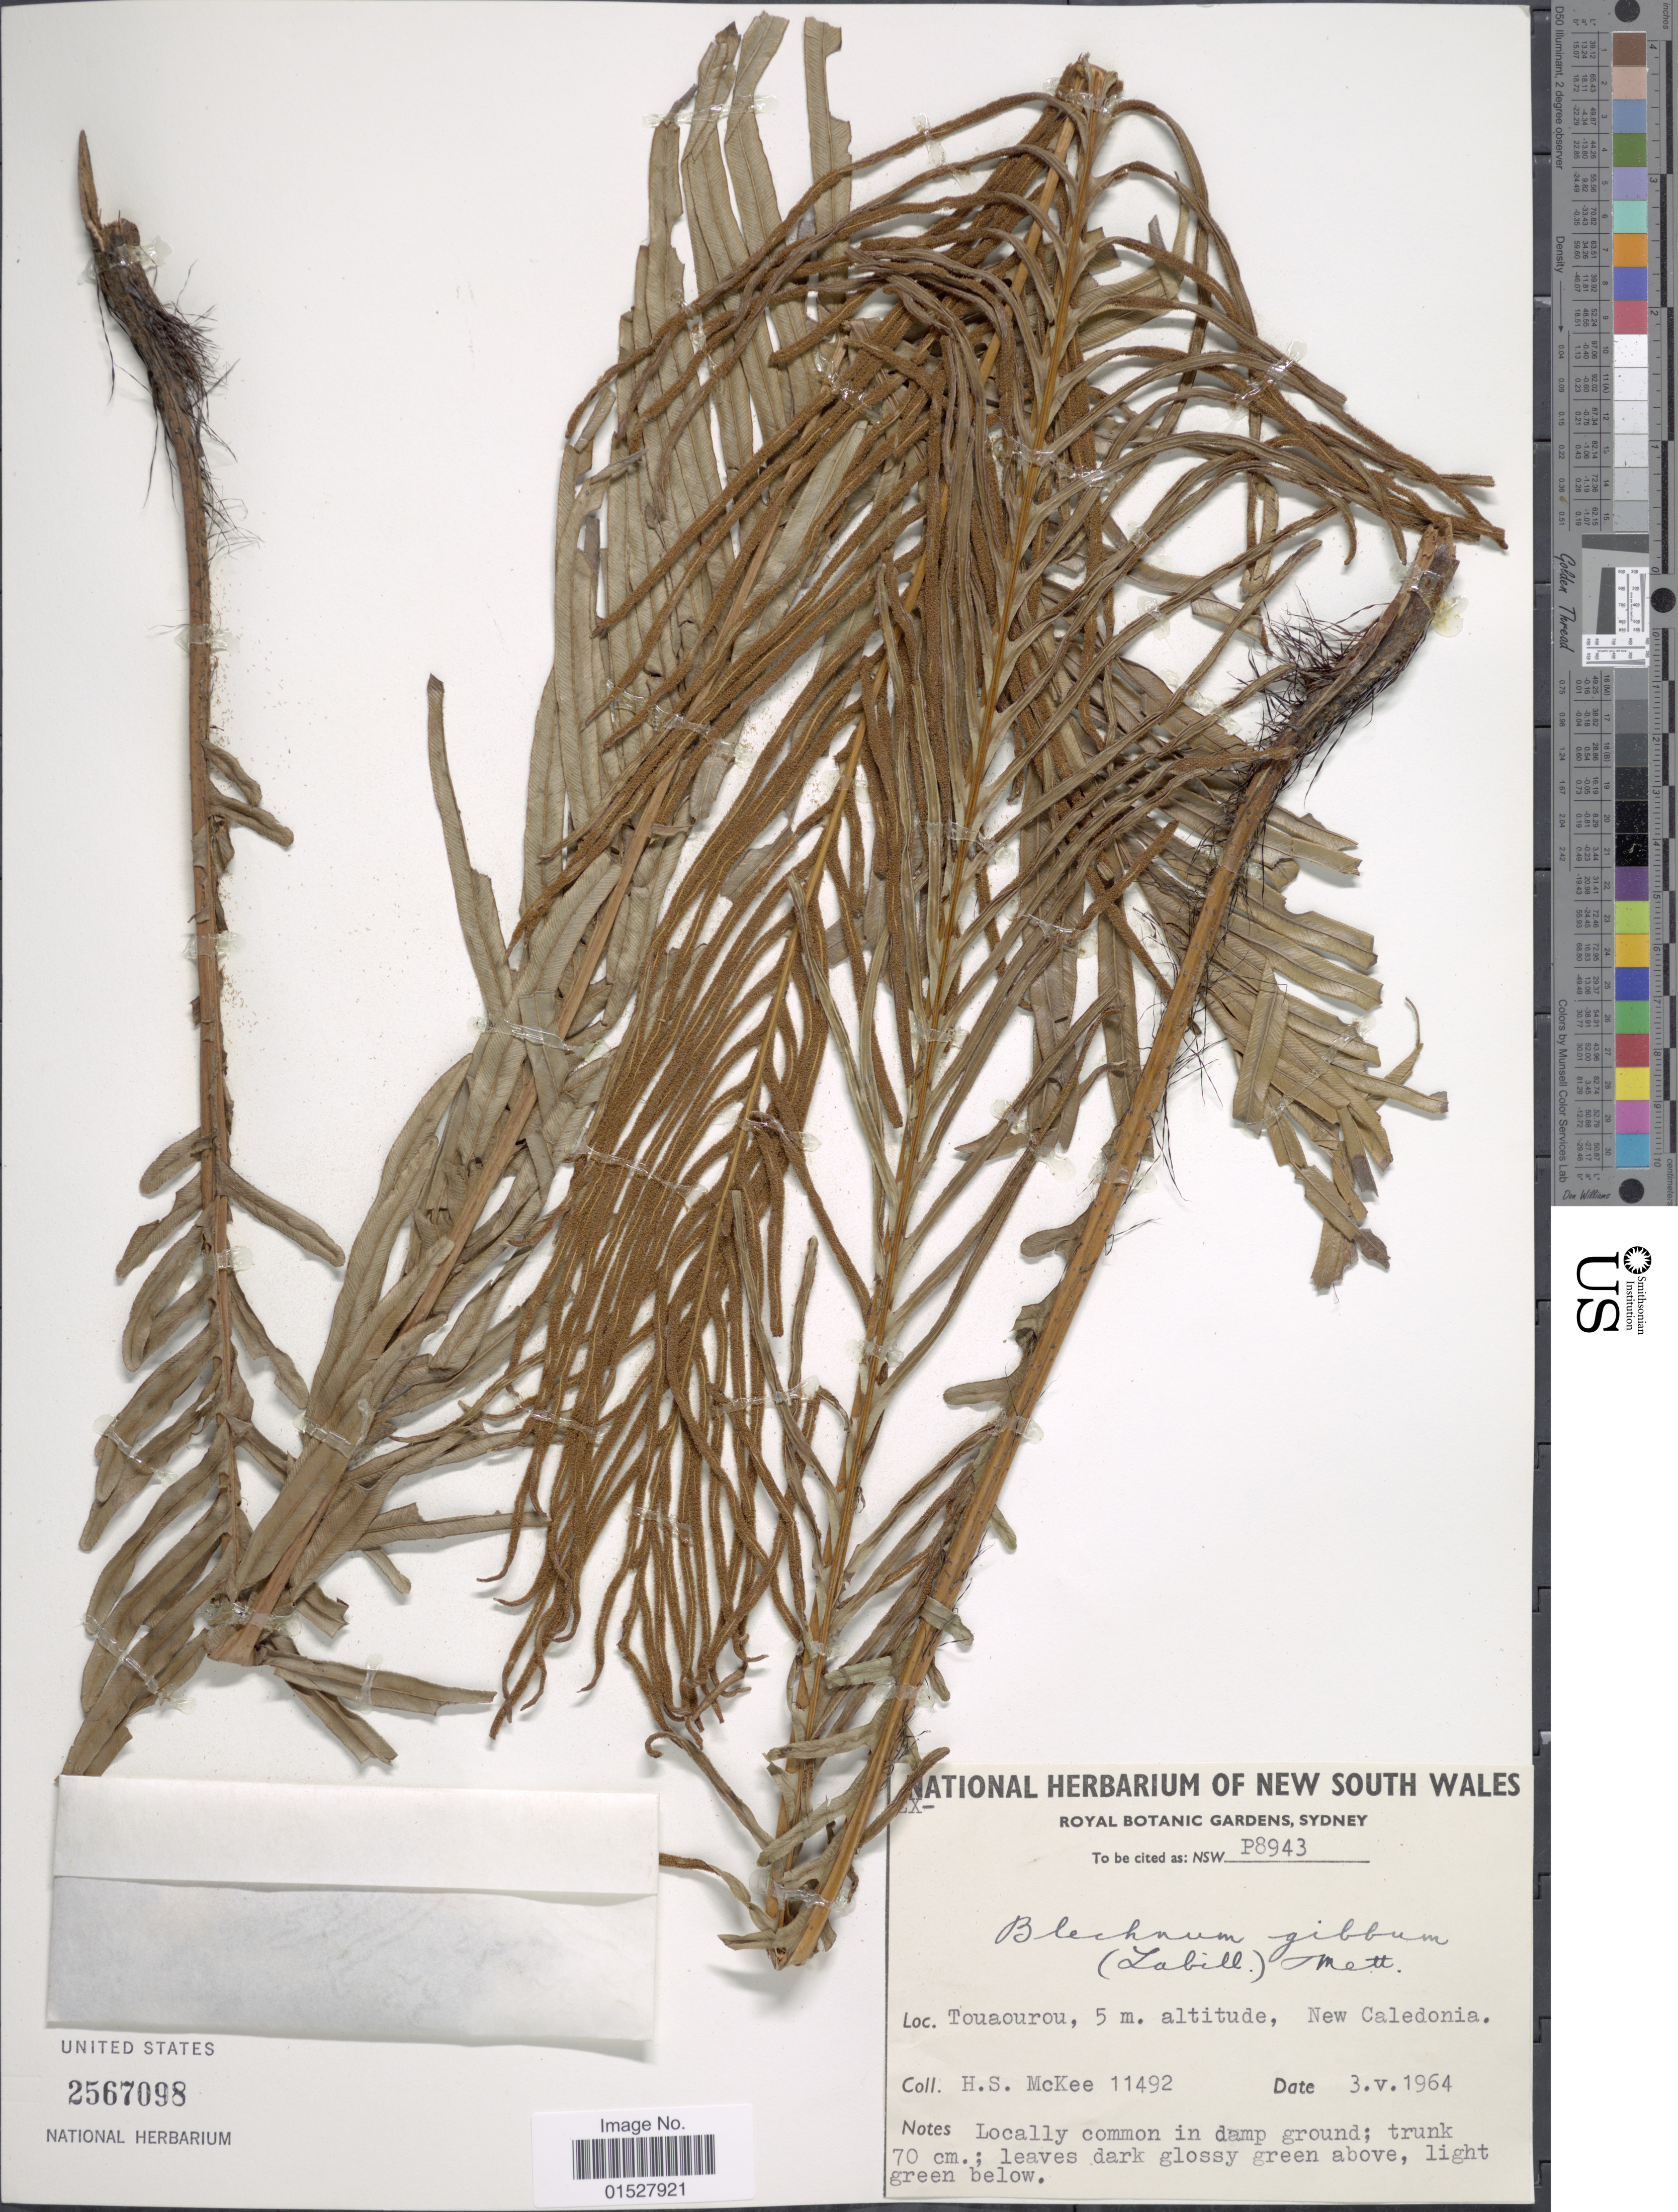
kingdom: Plantae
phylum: Tracheophyta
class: Polypodiopsida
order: Polypodiales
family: Blechnaceae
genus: Blechnum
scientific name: Blechnum gibbum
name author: (Labill.) Mett.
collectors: H. S. McKee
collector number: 11492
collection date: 1964-05-03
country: New Caledonia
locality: Touaourou.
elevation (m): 5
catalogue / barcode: US 2567098